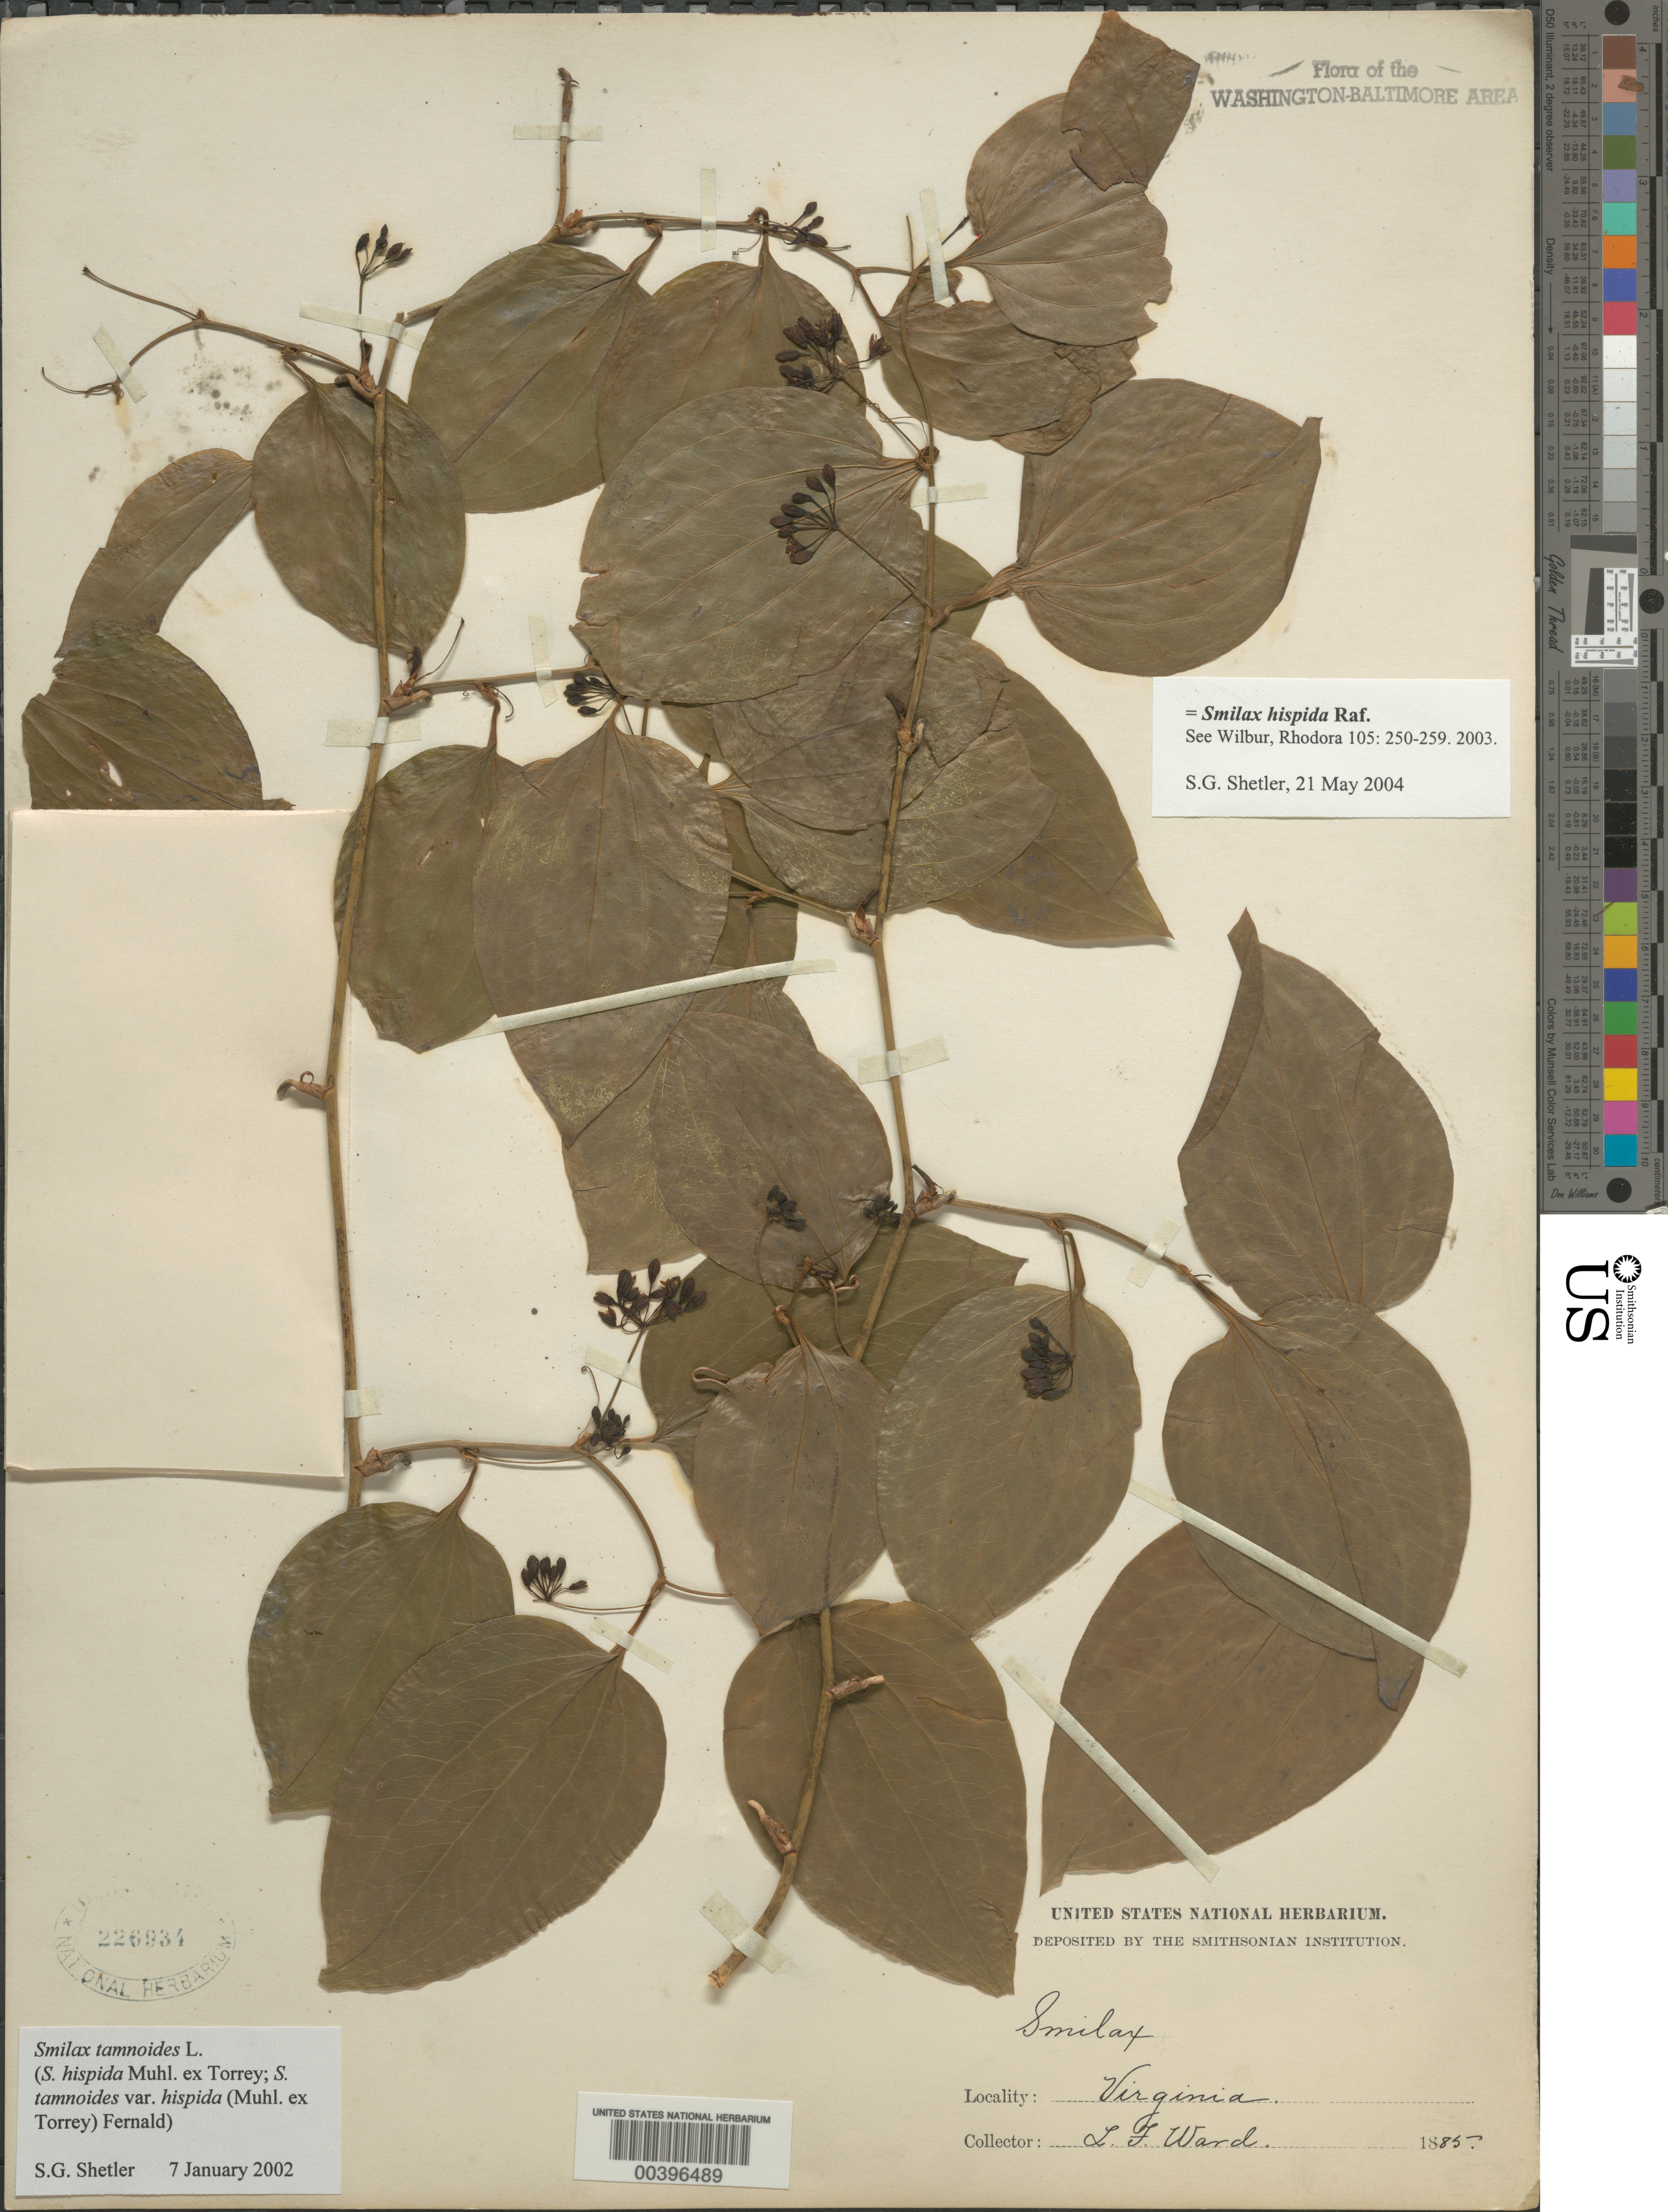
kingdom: Plantae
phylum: Tracheophyta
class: Liliopsida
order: Liliales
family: Smilacaceae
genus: Smilax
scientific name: Smilax hispida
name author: Raf.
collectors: L. F. Ward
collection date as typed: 1885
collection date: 1885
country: United States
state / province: Virginia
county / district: Fairfax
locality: West Falls Church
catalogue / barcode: US 226934